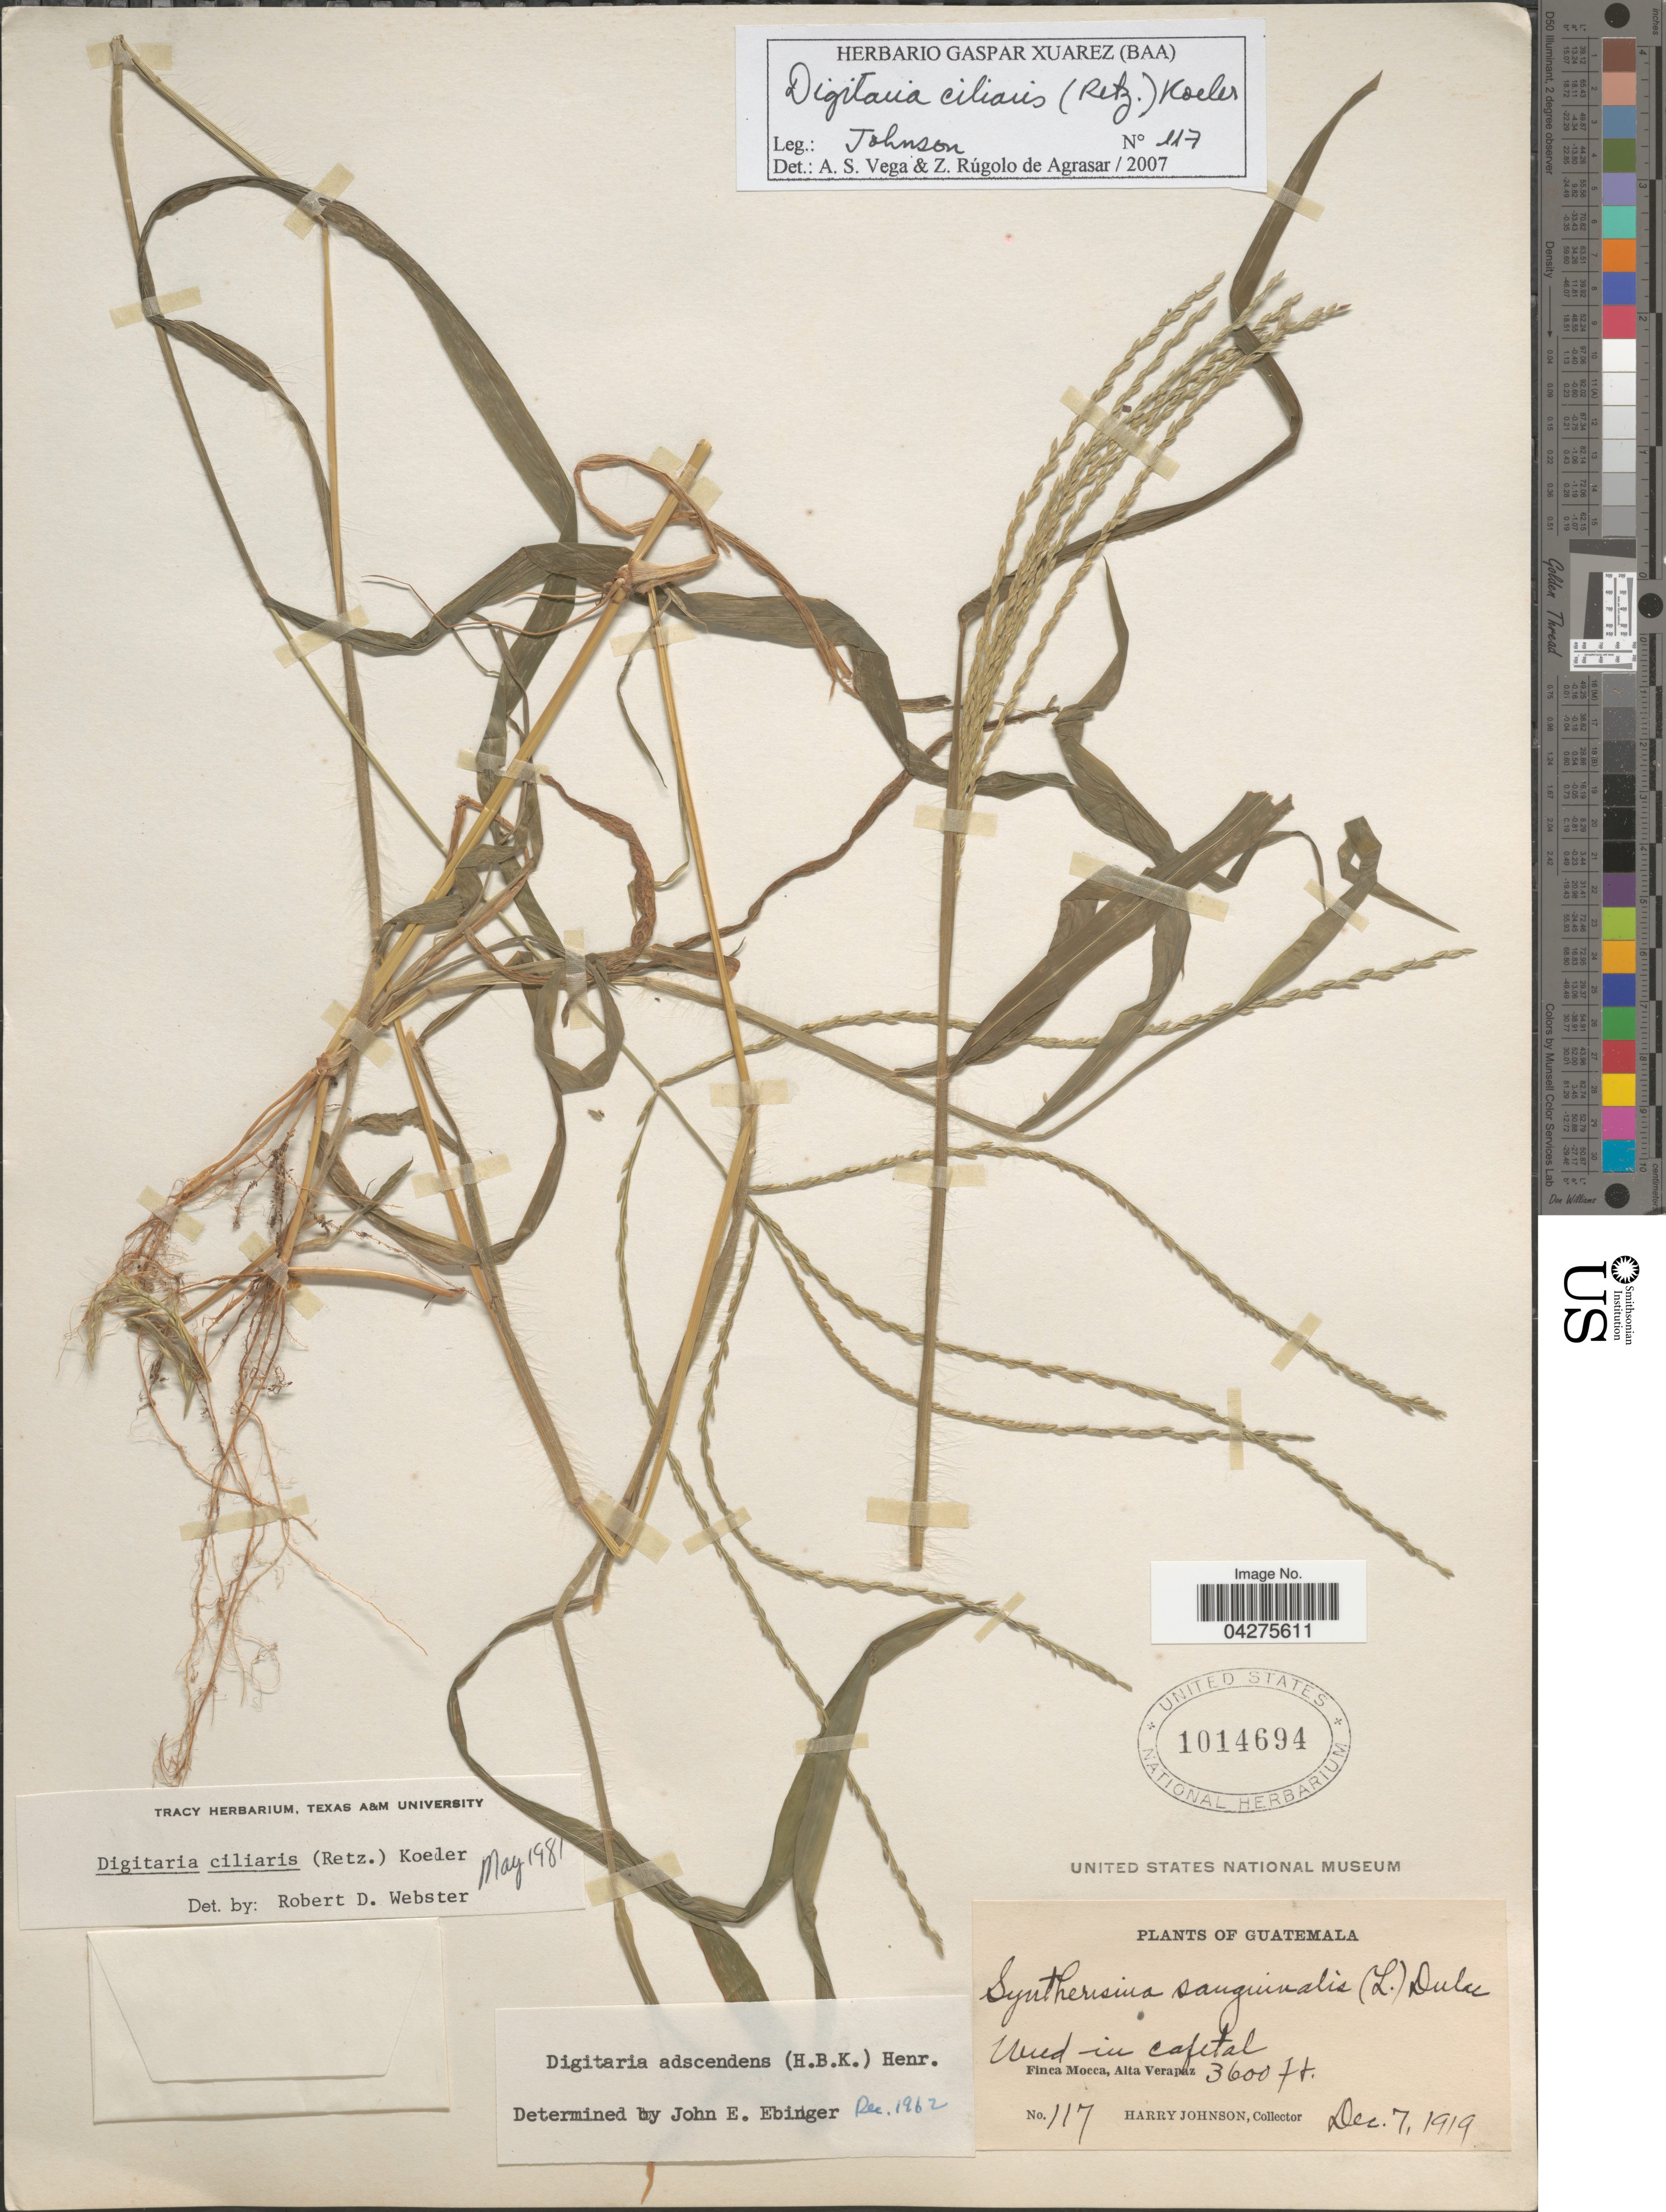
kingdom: Plantae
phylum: Tracheophyta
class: Liliopsida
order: Poales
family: Poaceae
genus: Digitaria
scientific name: Digitaria ciliaris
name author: (Retz.) Koeler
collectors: H. Johnson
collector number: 117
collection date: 1919-12-07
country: Guatemala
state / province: Alta Verapaz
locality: Finca Mocca.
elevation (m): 1097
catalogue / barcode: US 1014694